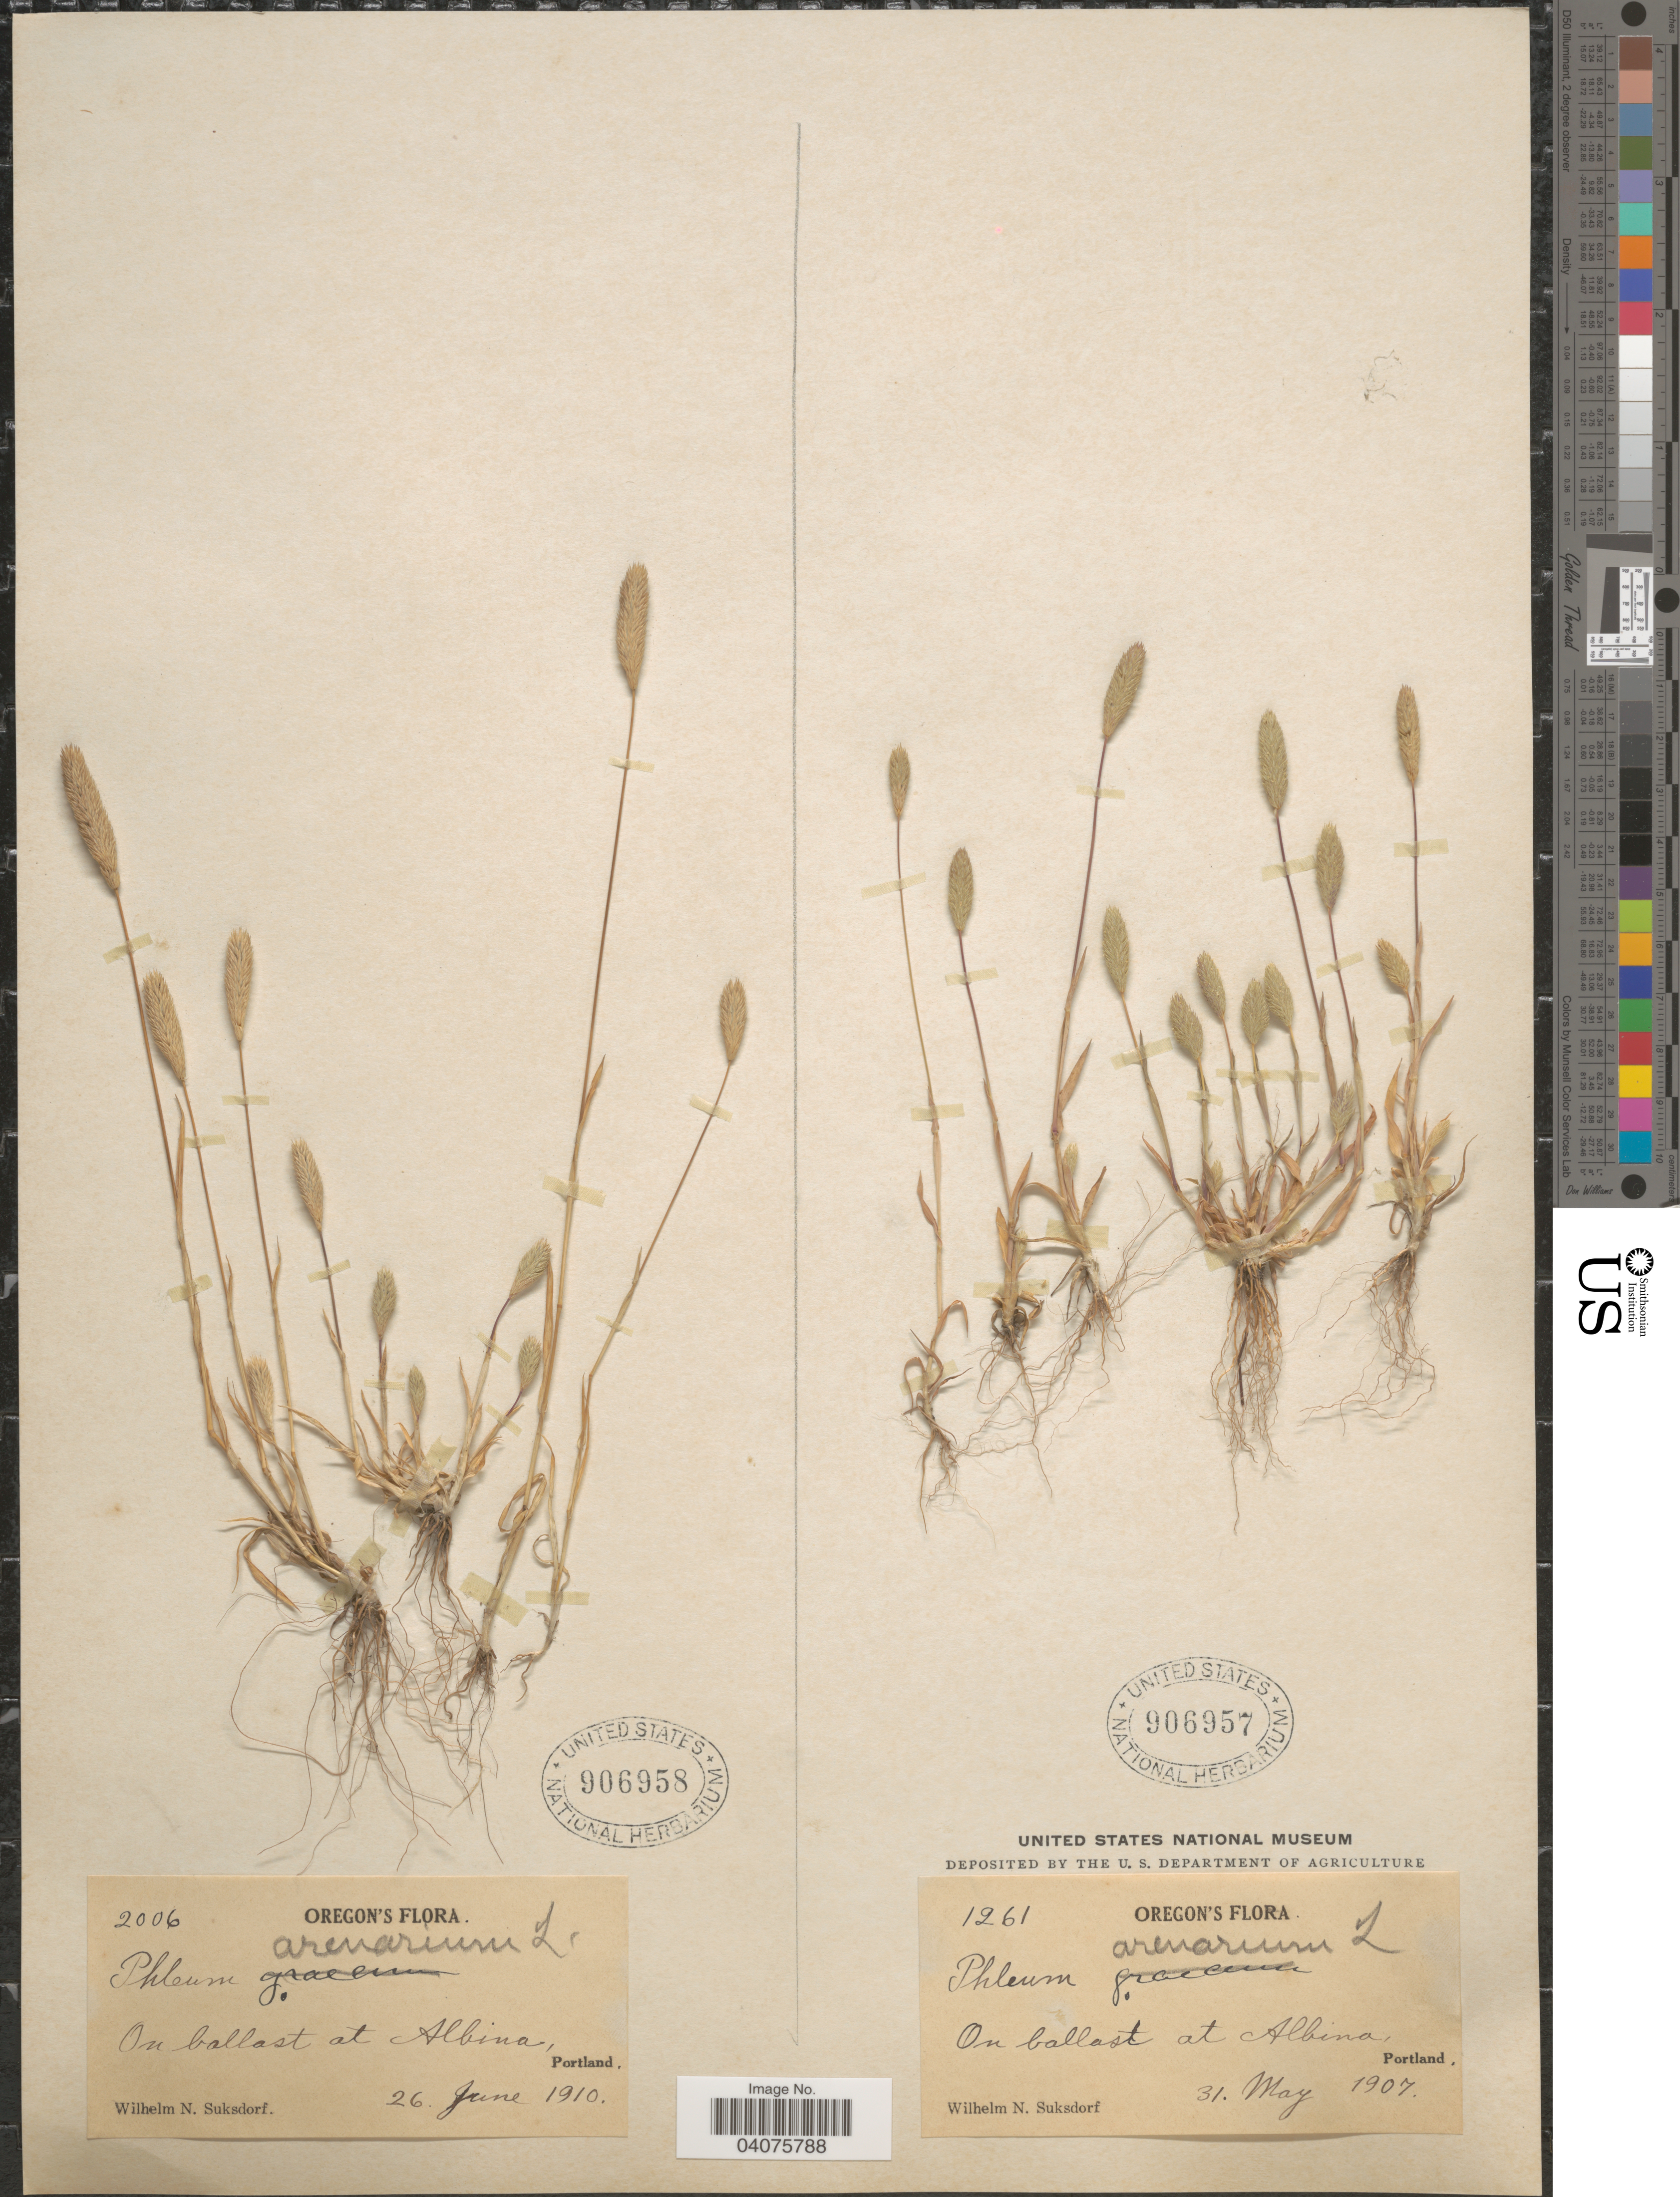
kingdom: Plantae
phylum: Tracheophyta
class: Liliopsida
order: Poales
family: Poaceae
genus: Phleum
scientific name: Phleum arenarium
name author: L.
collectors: W. N. Suksdorf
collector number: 2006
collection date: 1910-06-26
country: United States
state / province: Oregon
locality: On ballast at Albina, Portland.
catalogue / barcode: US 906958-2